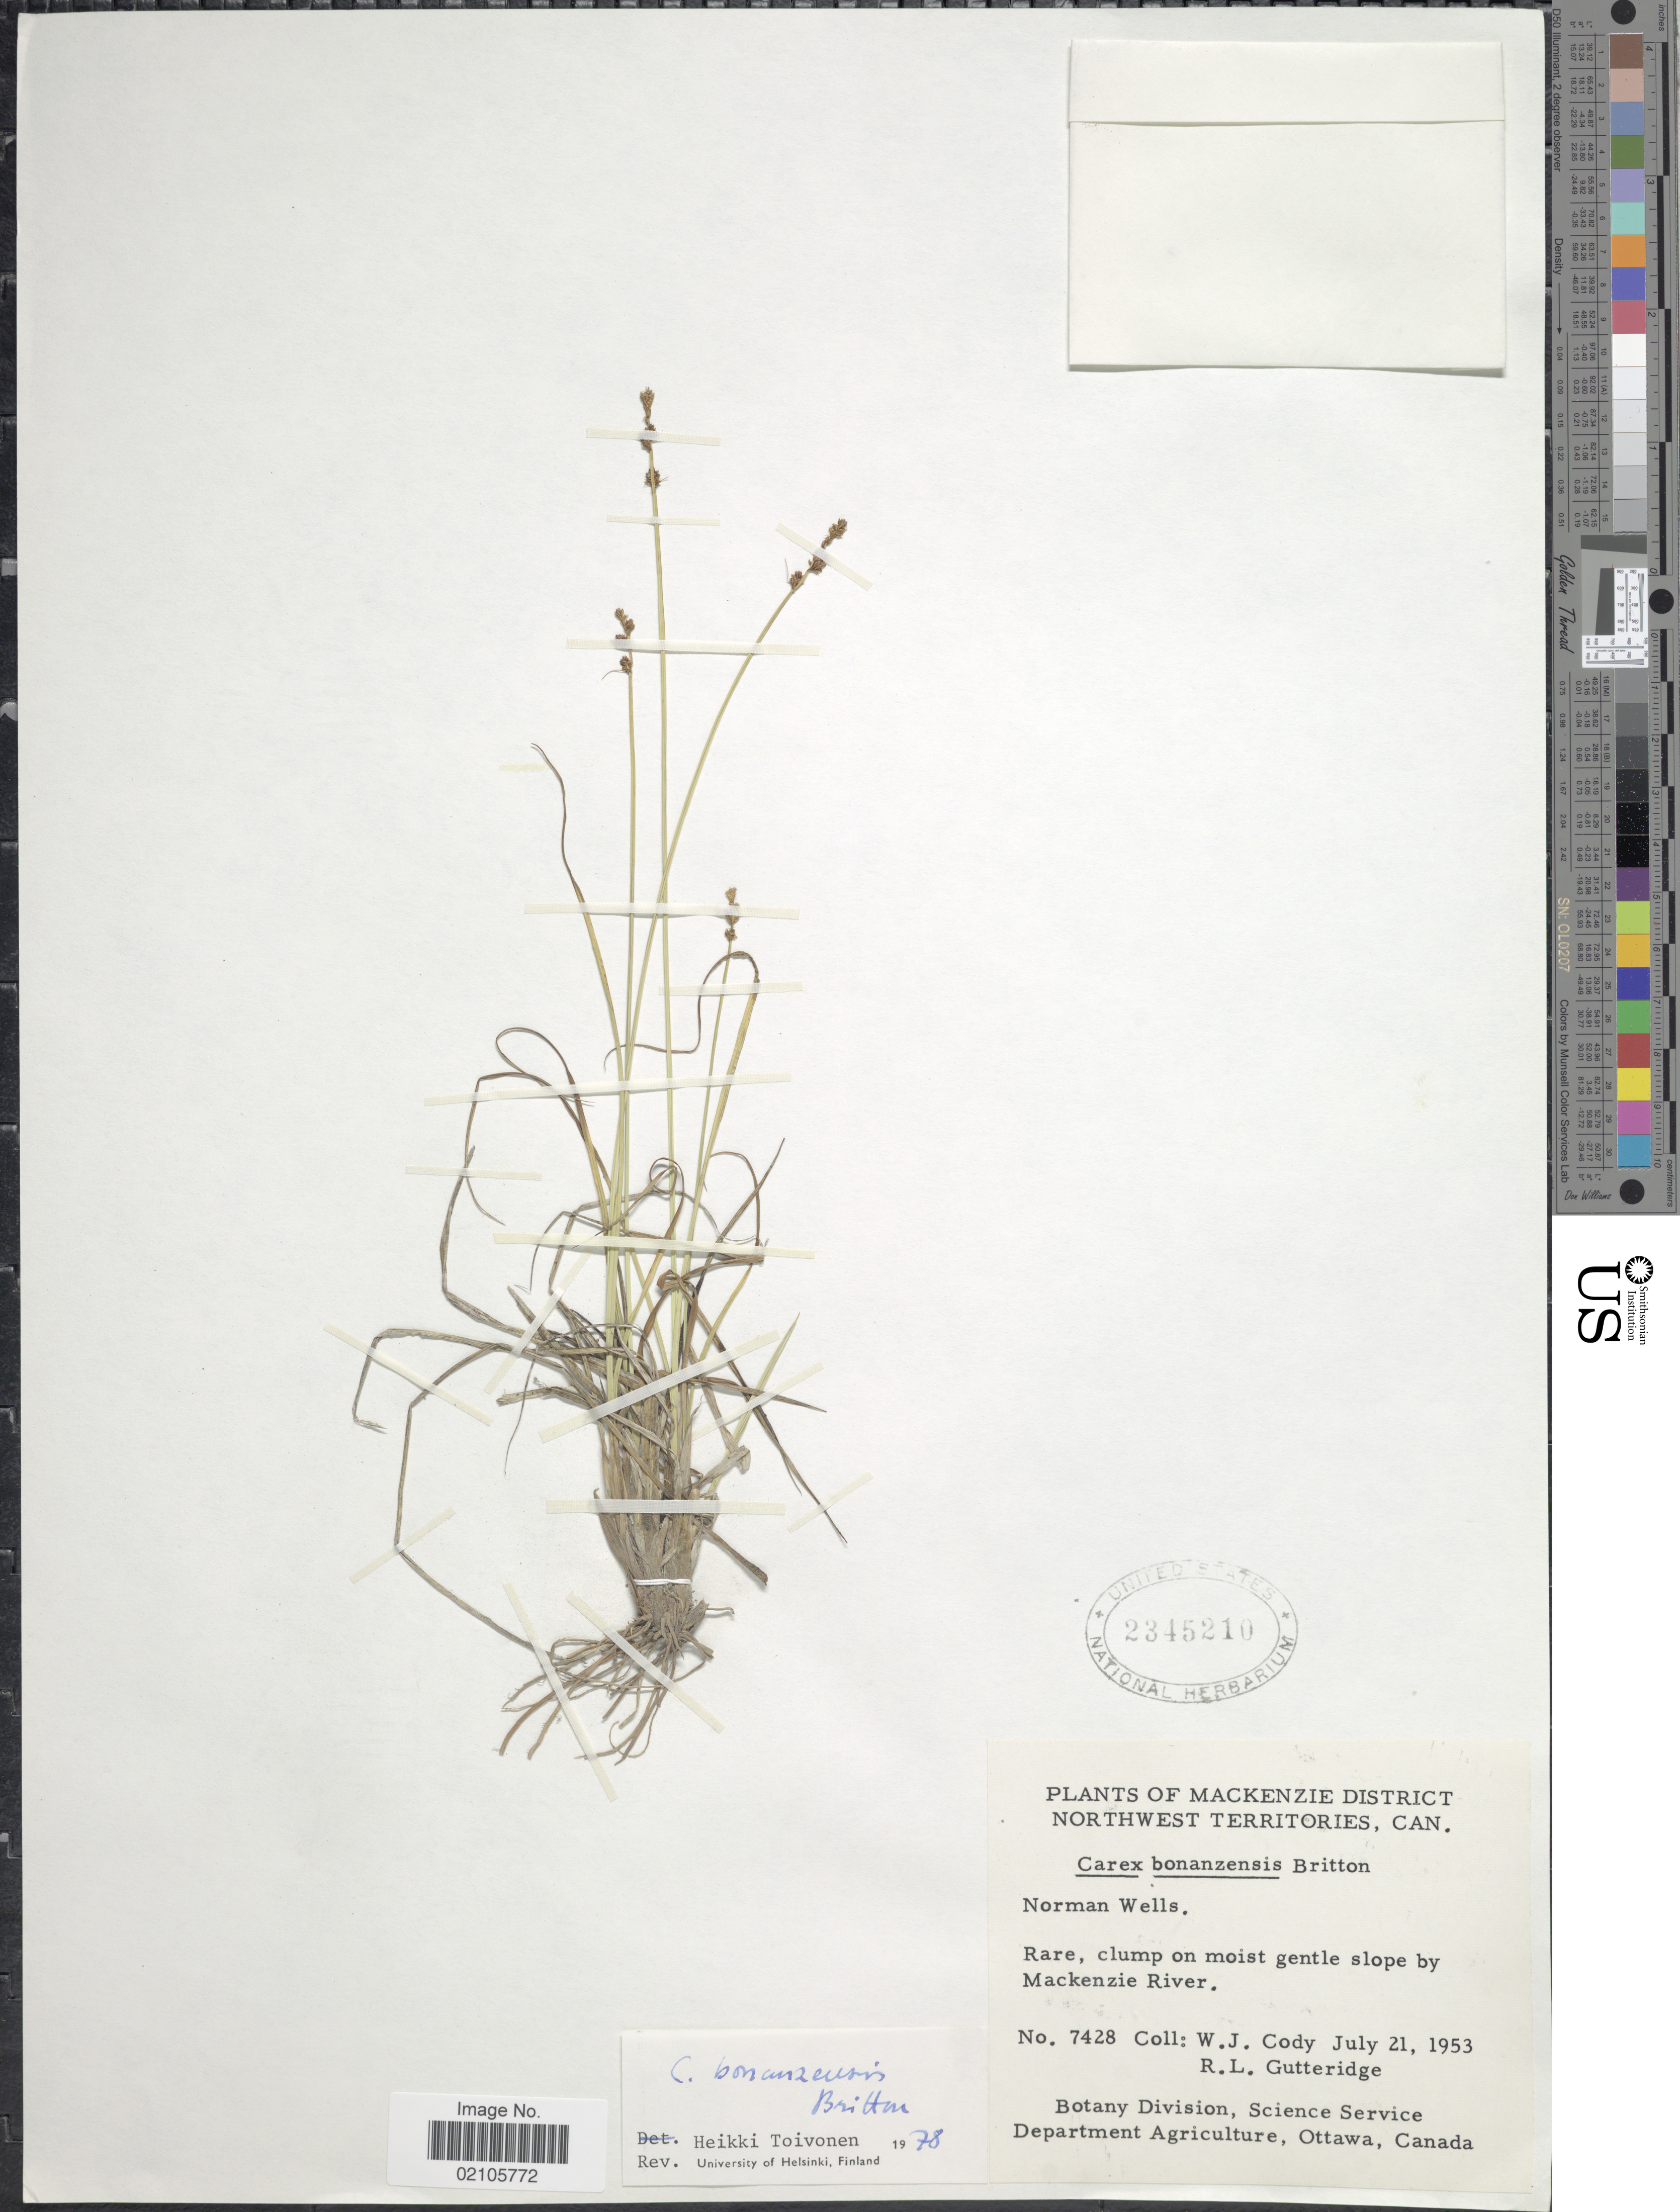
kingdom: Plantae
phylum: Tracheophyta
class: Liliopsida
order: Poales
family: Cyperaceae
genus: Carex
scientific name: Carex bonanzensis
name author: Britton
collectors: W. Cody & R. Gutteridge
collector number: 7428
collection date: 1953-07-21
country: Canada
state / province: Northwest Territories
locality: Mackenzie District, slope by Mackenzie River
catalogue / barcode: US 2345210